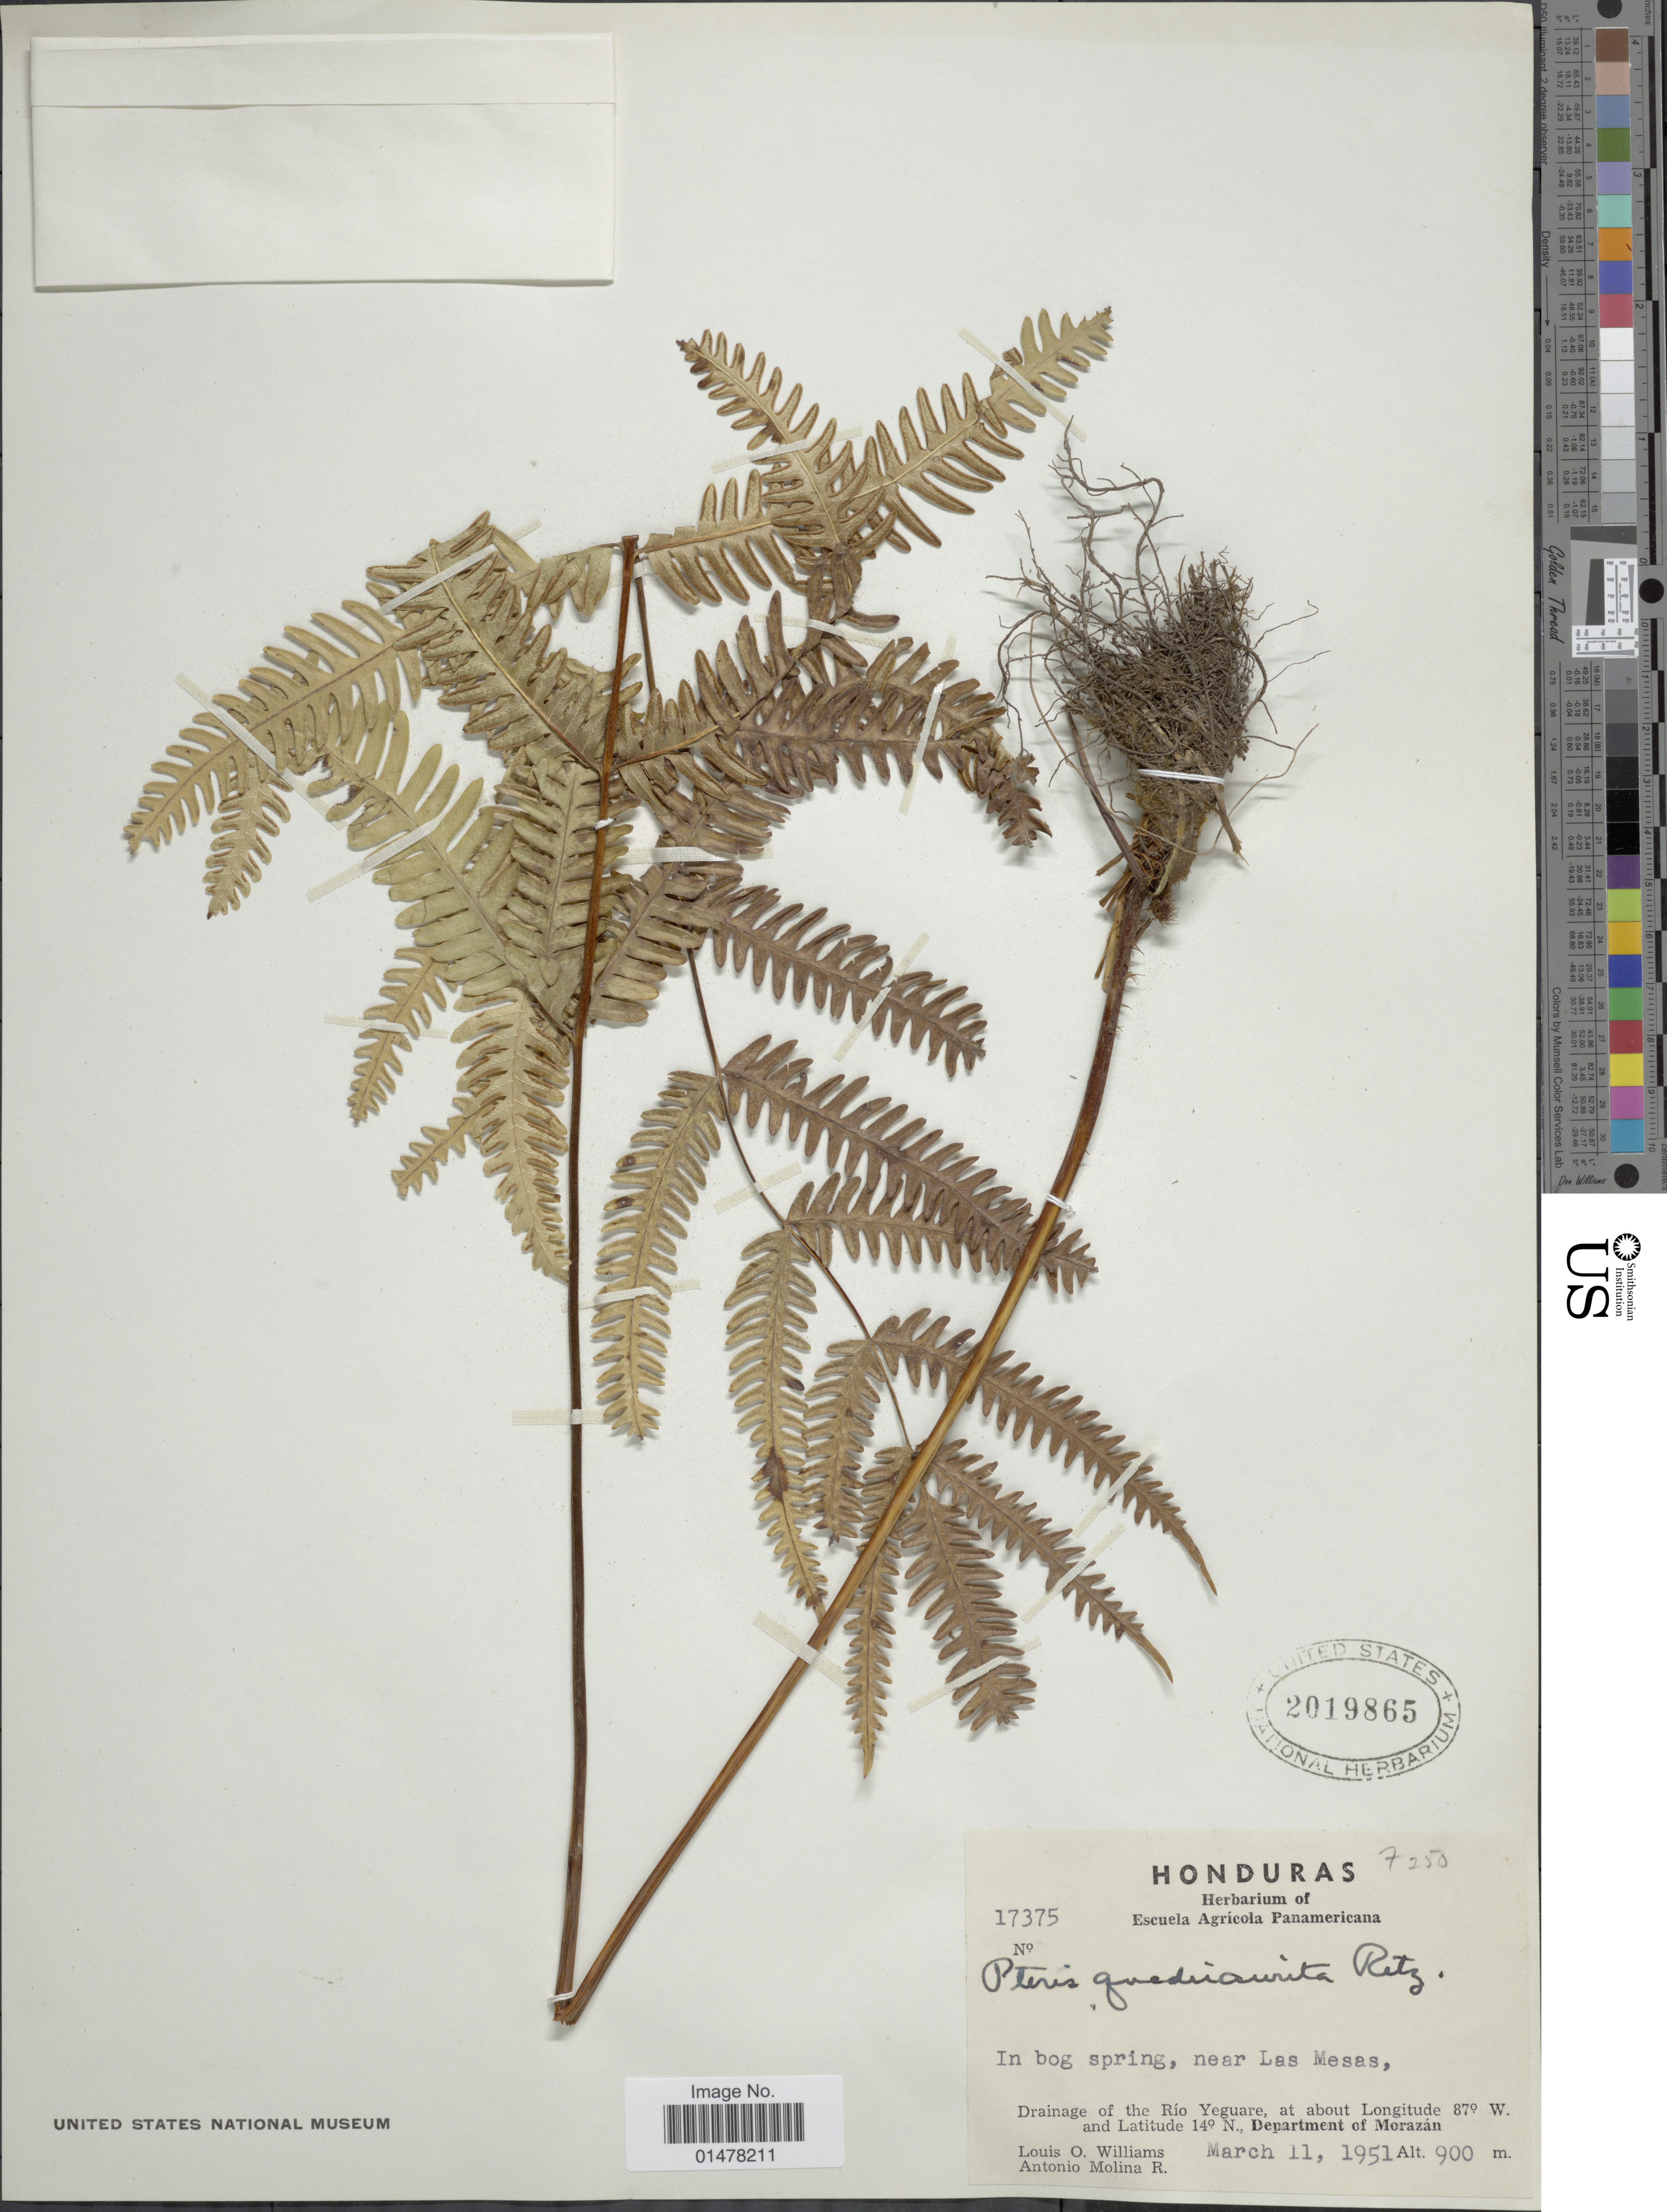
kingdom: Plantae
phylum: Tracheophyta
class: Polypodiopsida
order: Polypodiales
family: Pteridaceae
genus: Pteris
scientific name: Pteris quadriaurita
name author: Retz.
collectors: L. O. Williams & A. Molina R.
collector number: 17375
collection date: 1951-03-11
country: El Salvador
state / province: Morazan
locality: Honduras, in bog spring near Las Mesas, Drainage of the Rio Yeguare, Department of Morazán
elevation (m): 900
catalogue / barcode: US 2019865